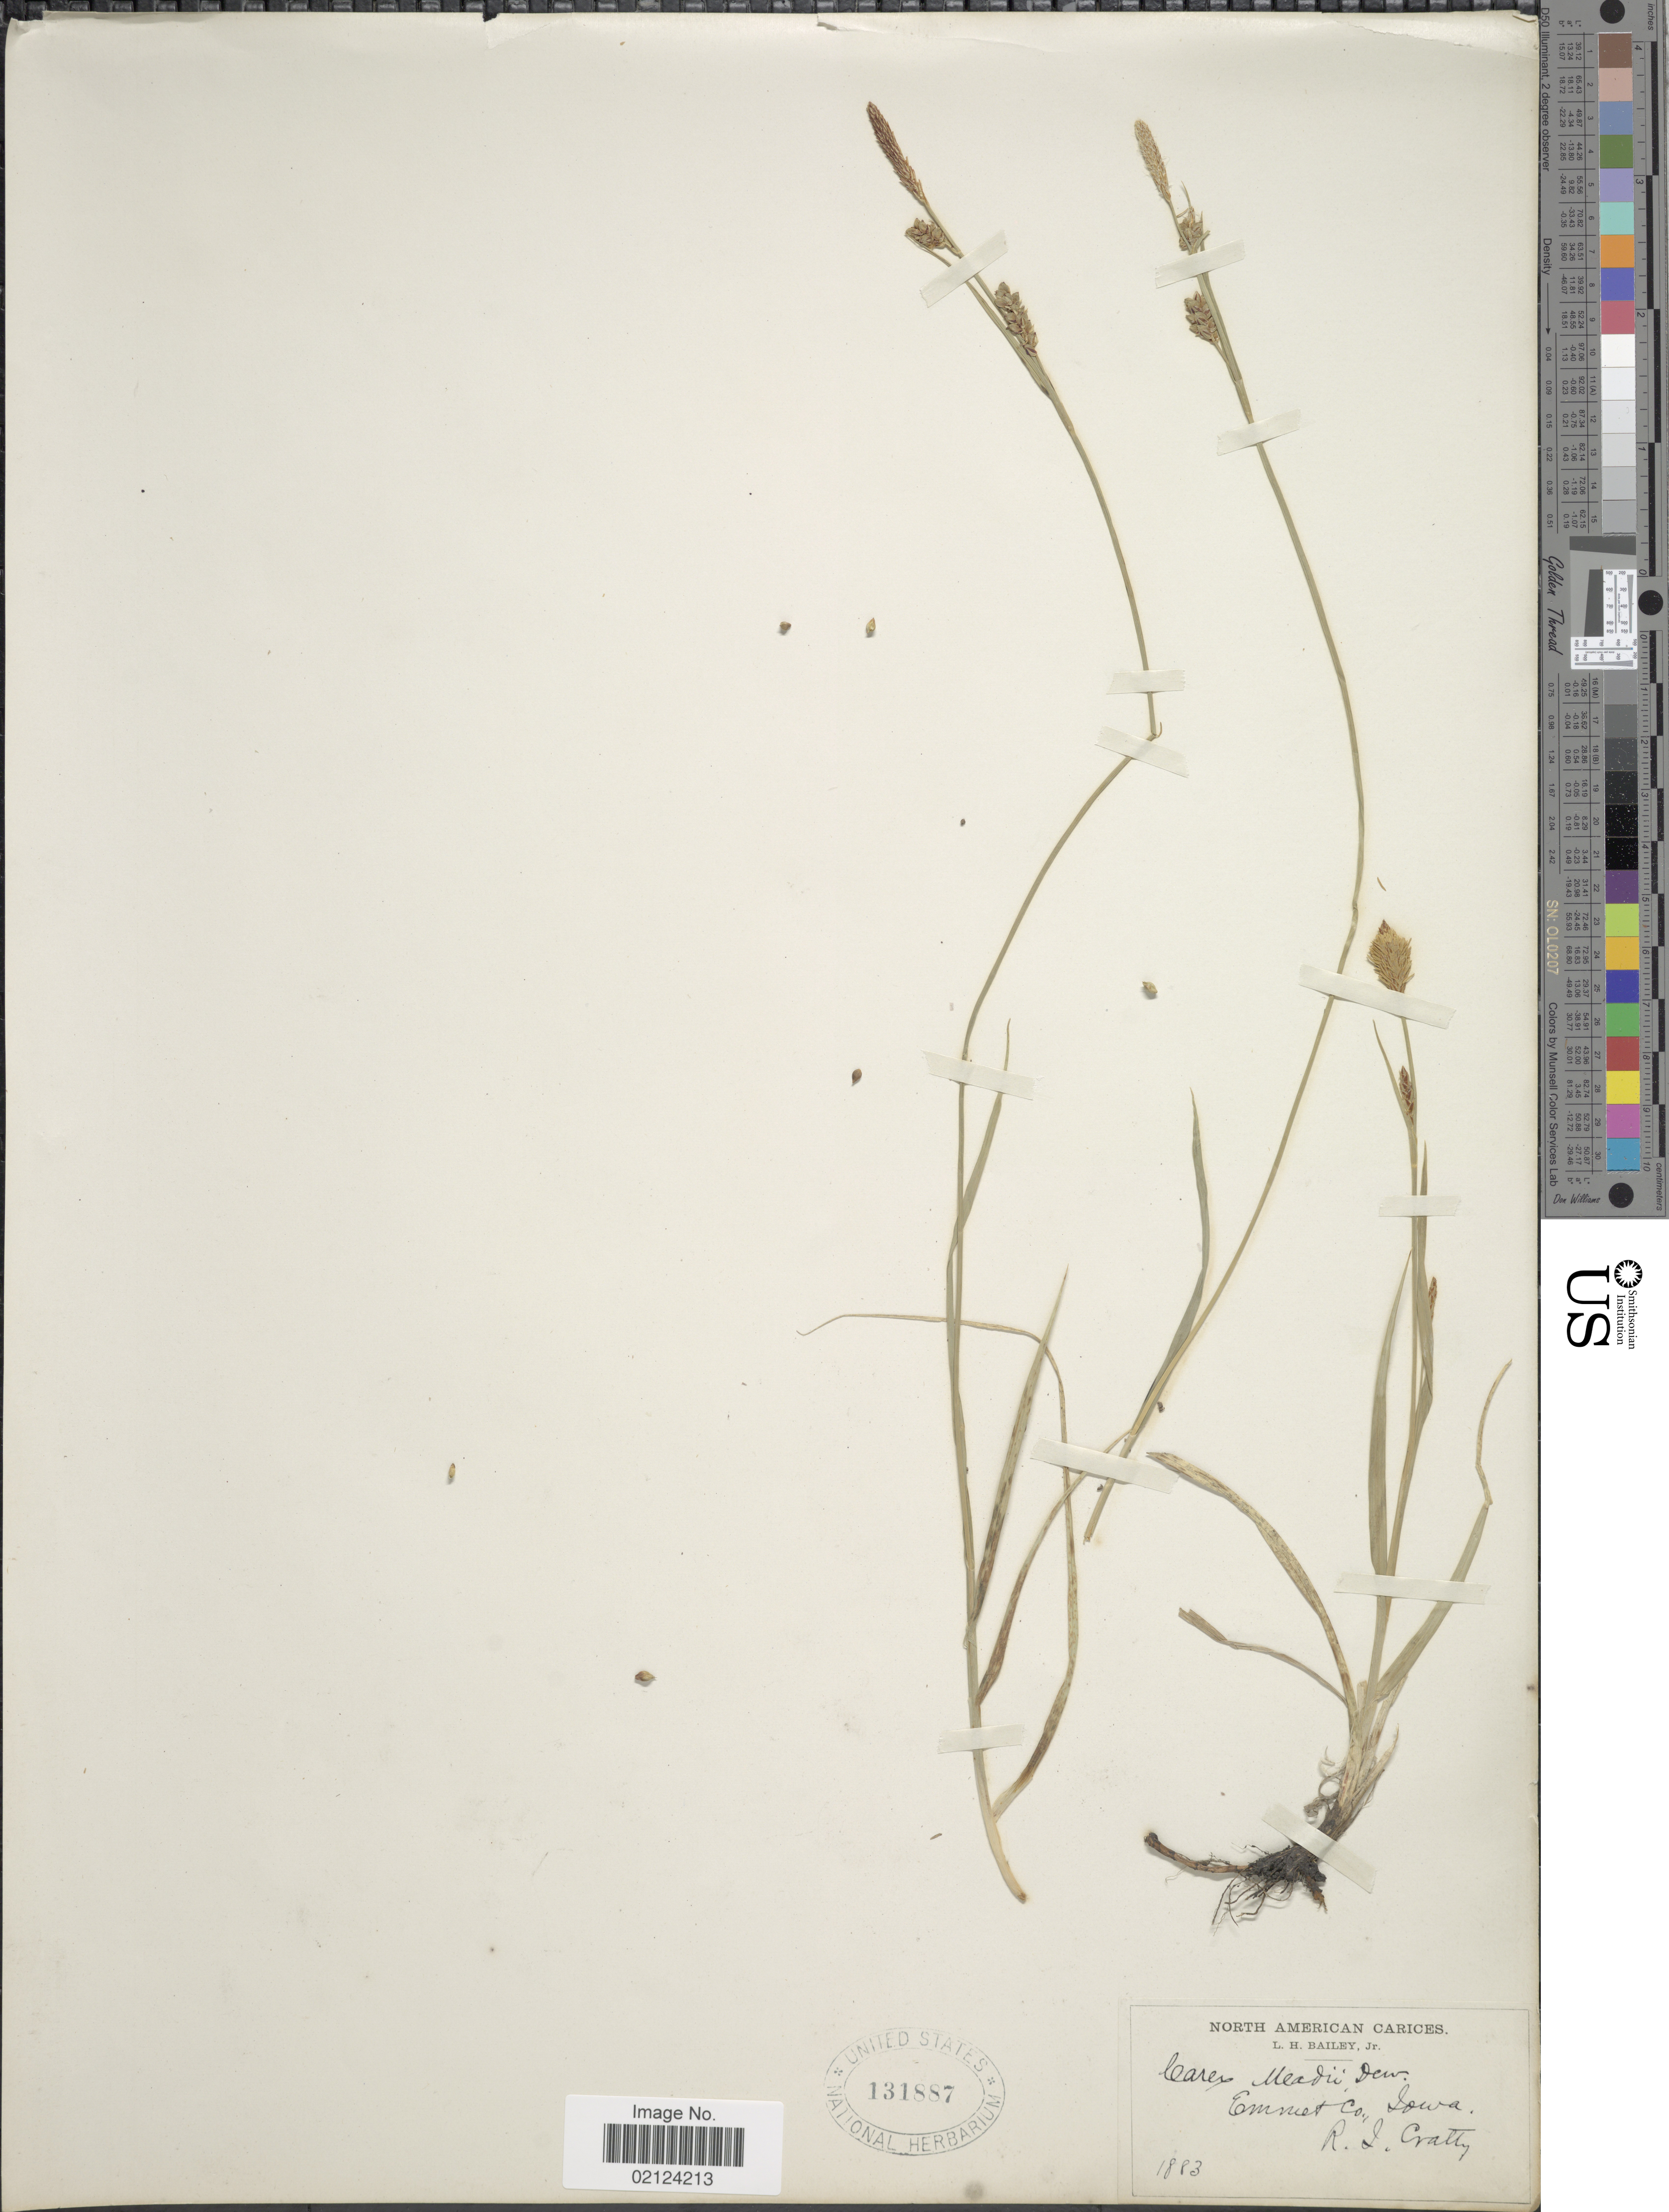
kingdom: Plantae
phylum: Tracheophyta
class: Liliopsida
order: Poales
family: Cyperaceae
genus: Carex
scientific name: Carex meadii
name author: Dewey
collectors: R. Cratty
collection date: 1883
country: United States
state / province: Iowa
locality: Emmet Co.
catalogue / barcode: US 131887